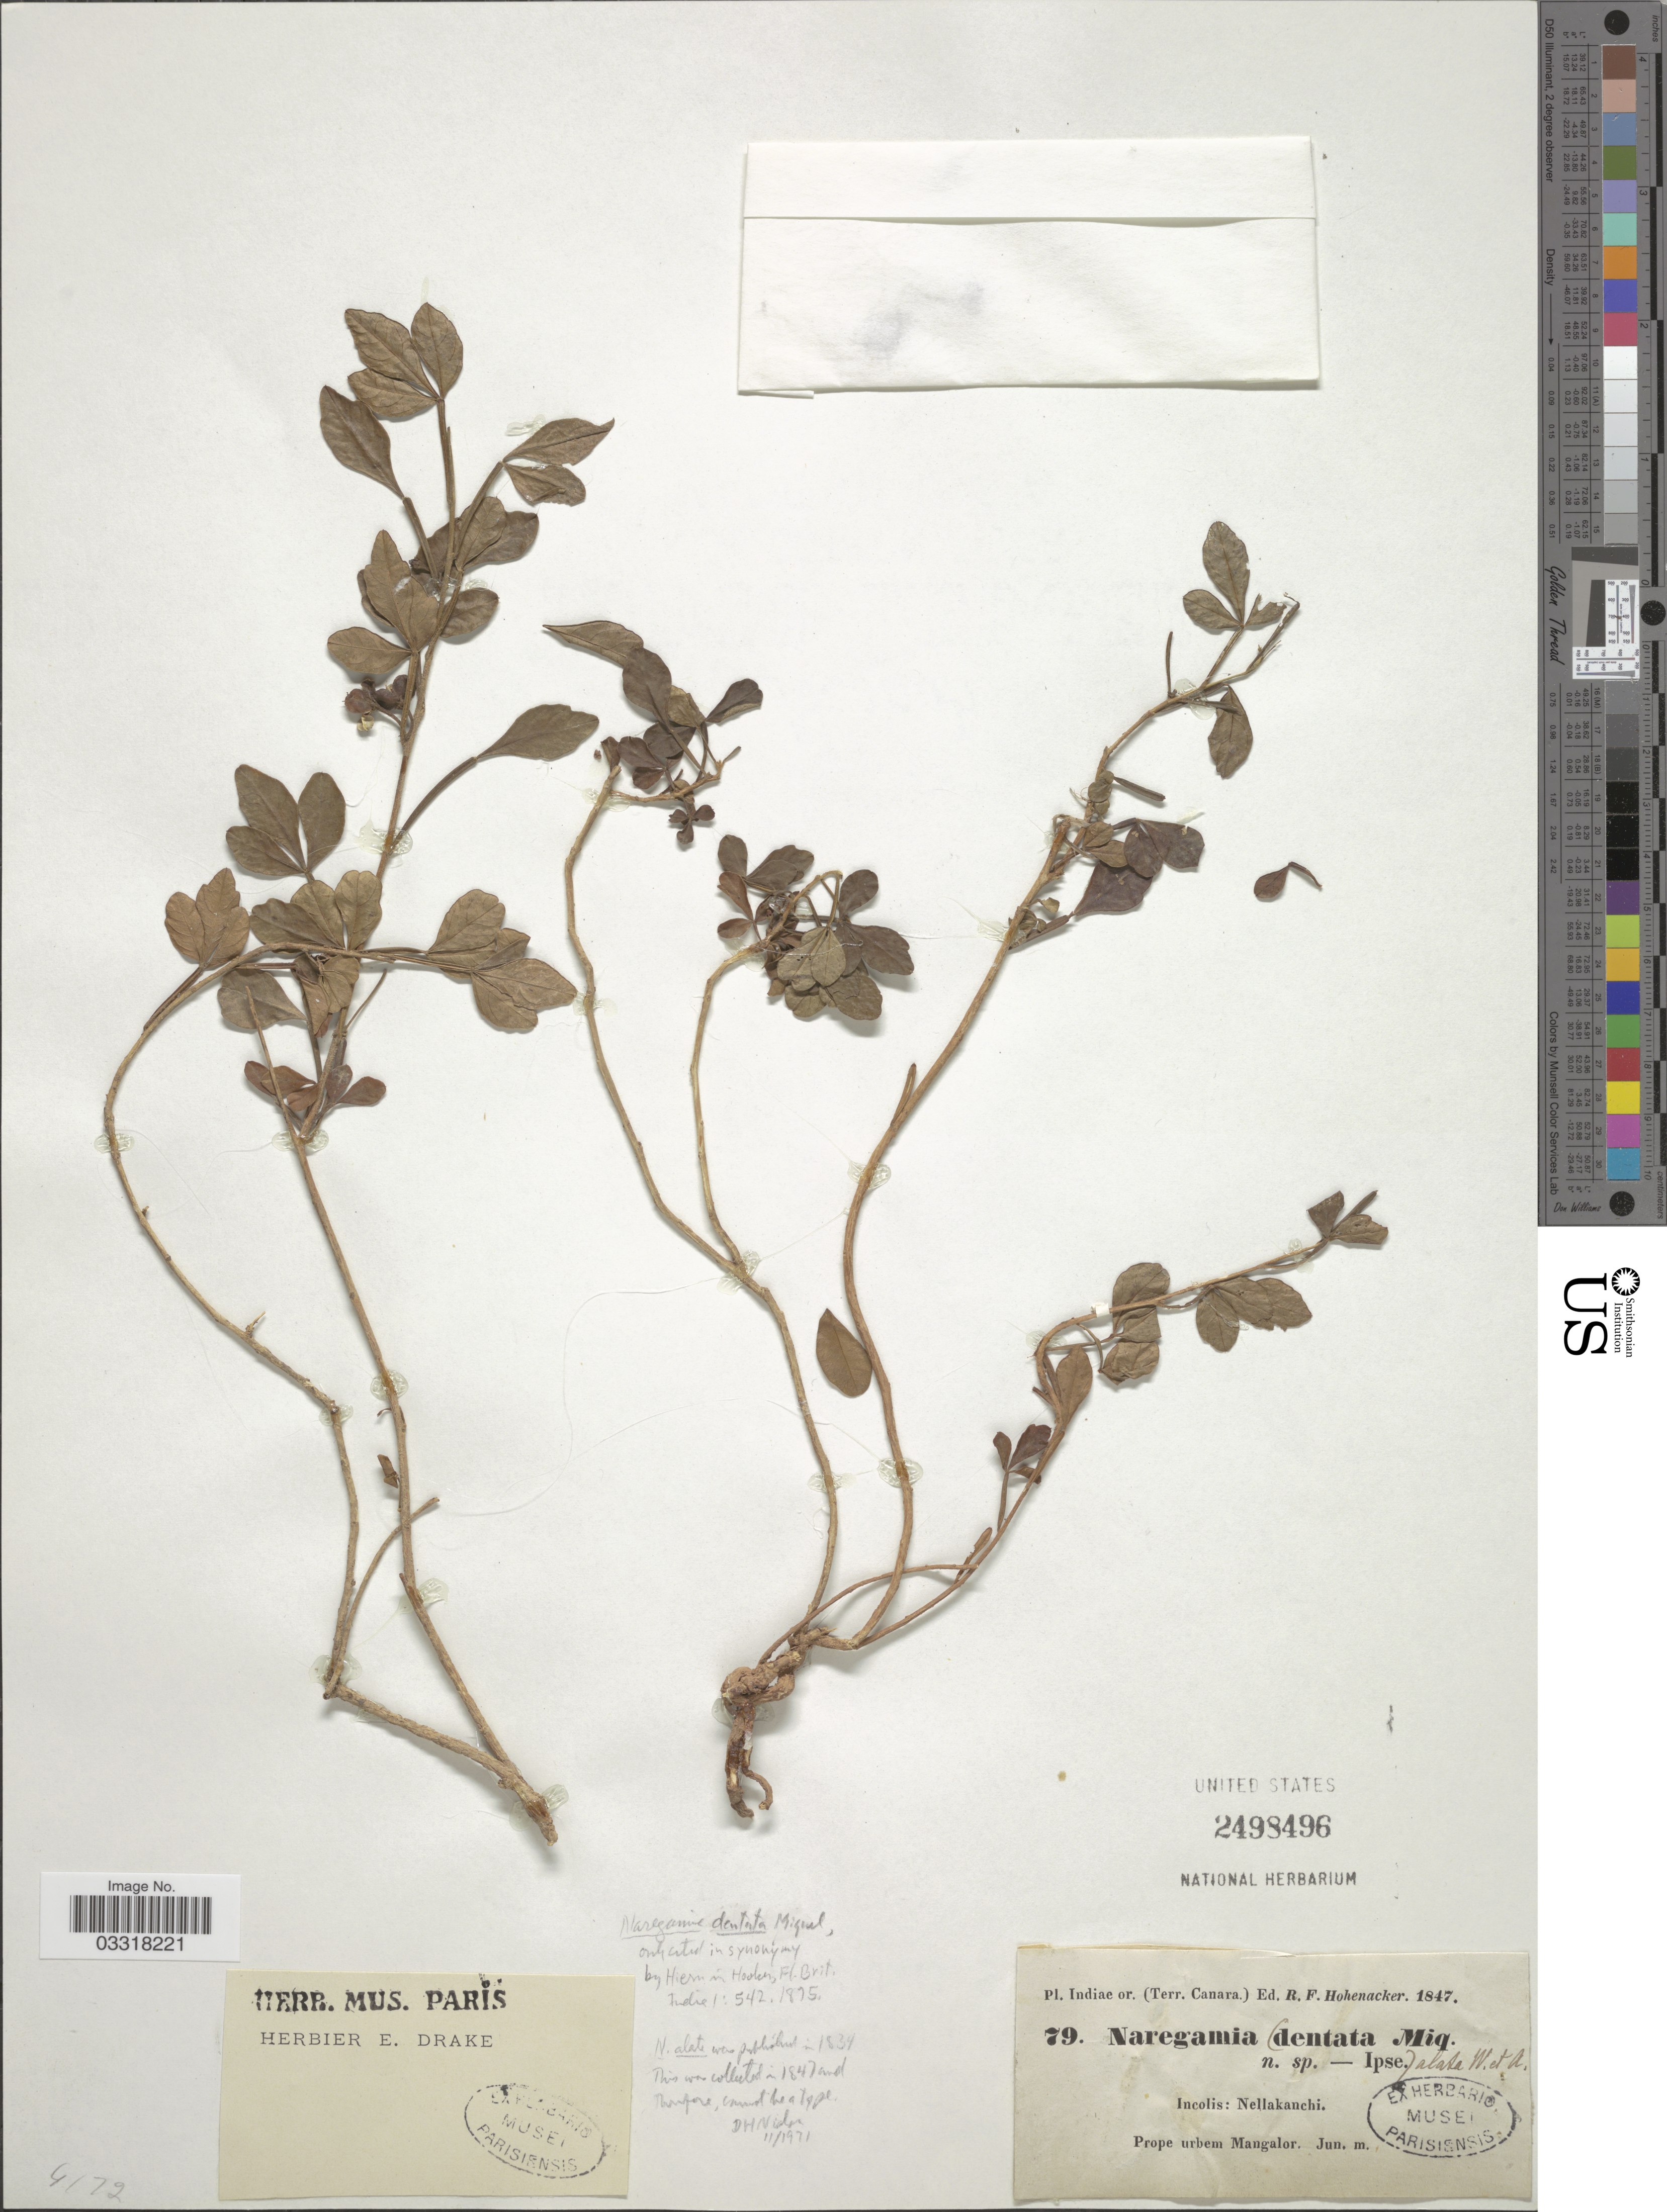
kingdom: Plantae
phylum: Tracheophyta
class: Magnoliopsida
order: Sapindales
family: Meliaceae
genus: Naregamia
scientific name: Naregamia dentata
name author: Miq. ex Hook. f.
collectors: R. F. Hohenacker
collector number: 79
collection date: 1847-06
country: India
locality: Indiae or. (Terr. Canara.). Incolis: Nellakanchi. prope urbem Mangalor.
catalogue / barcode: US 2498496